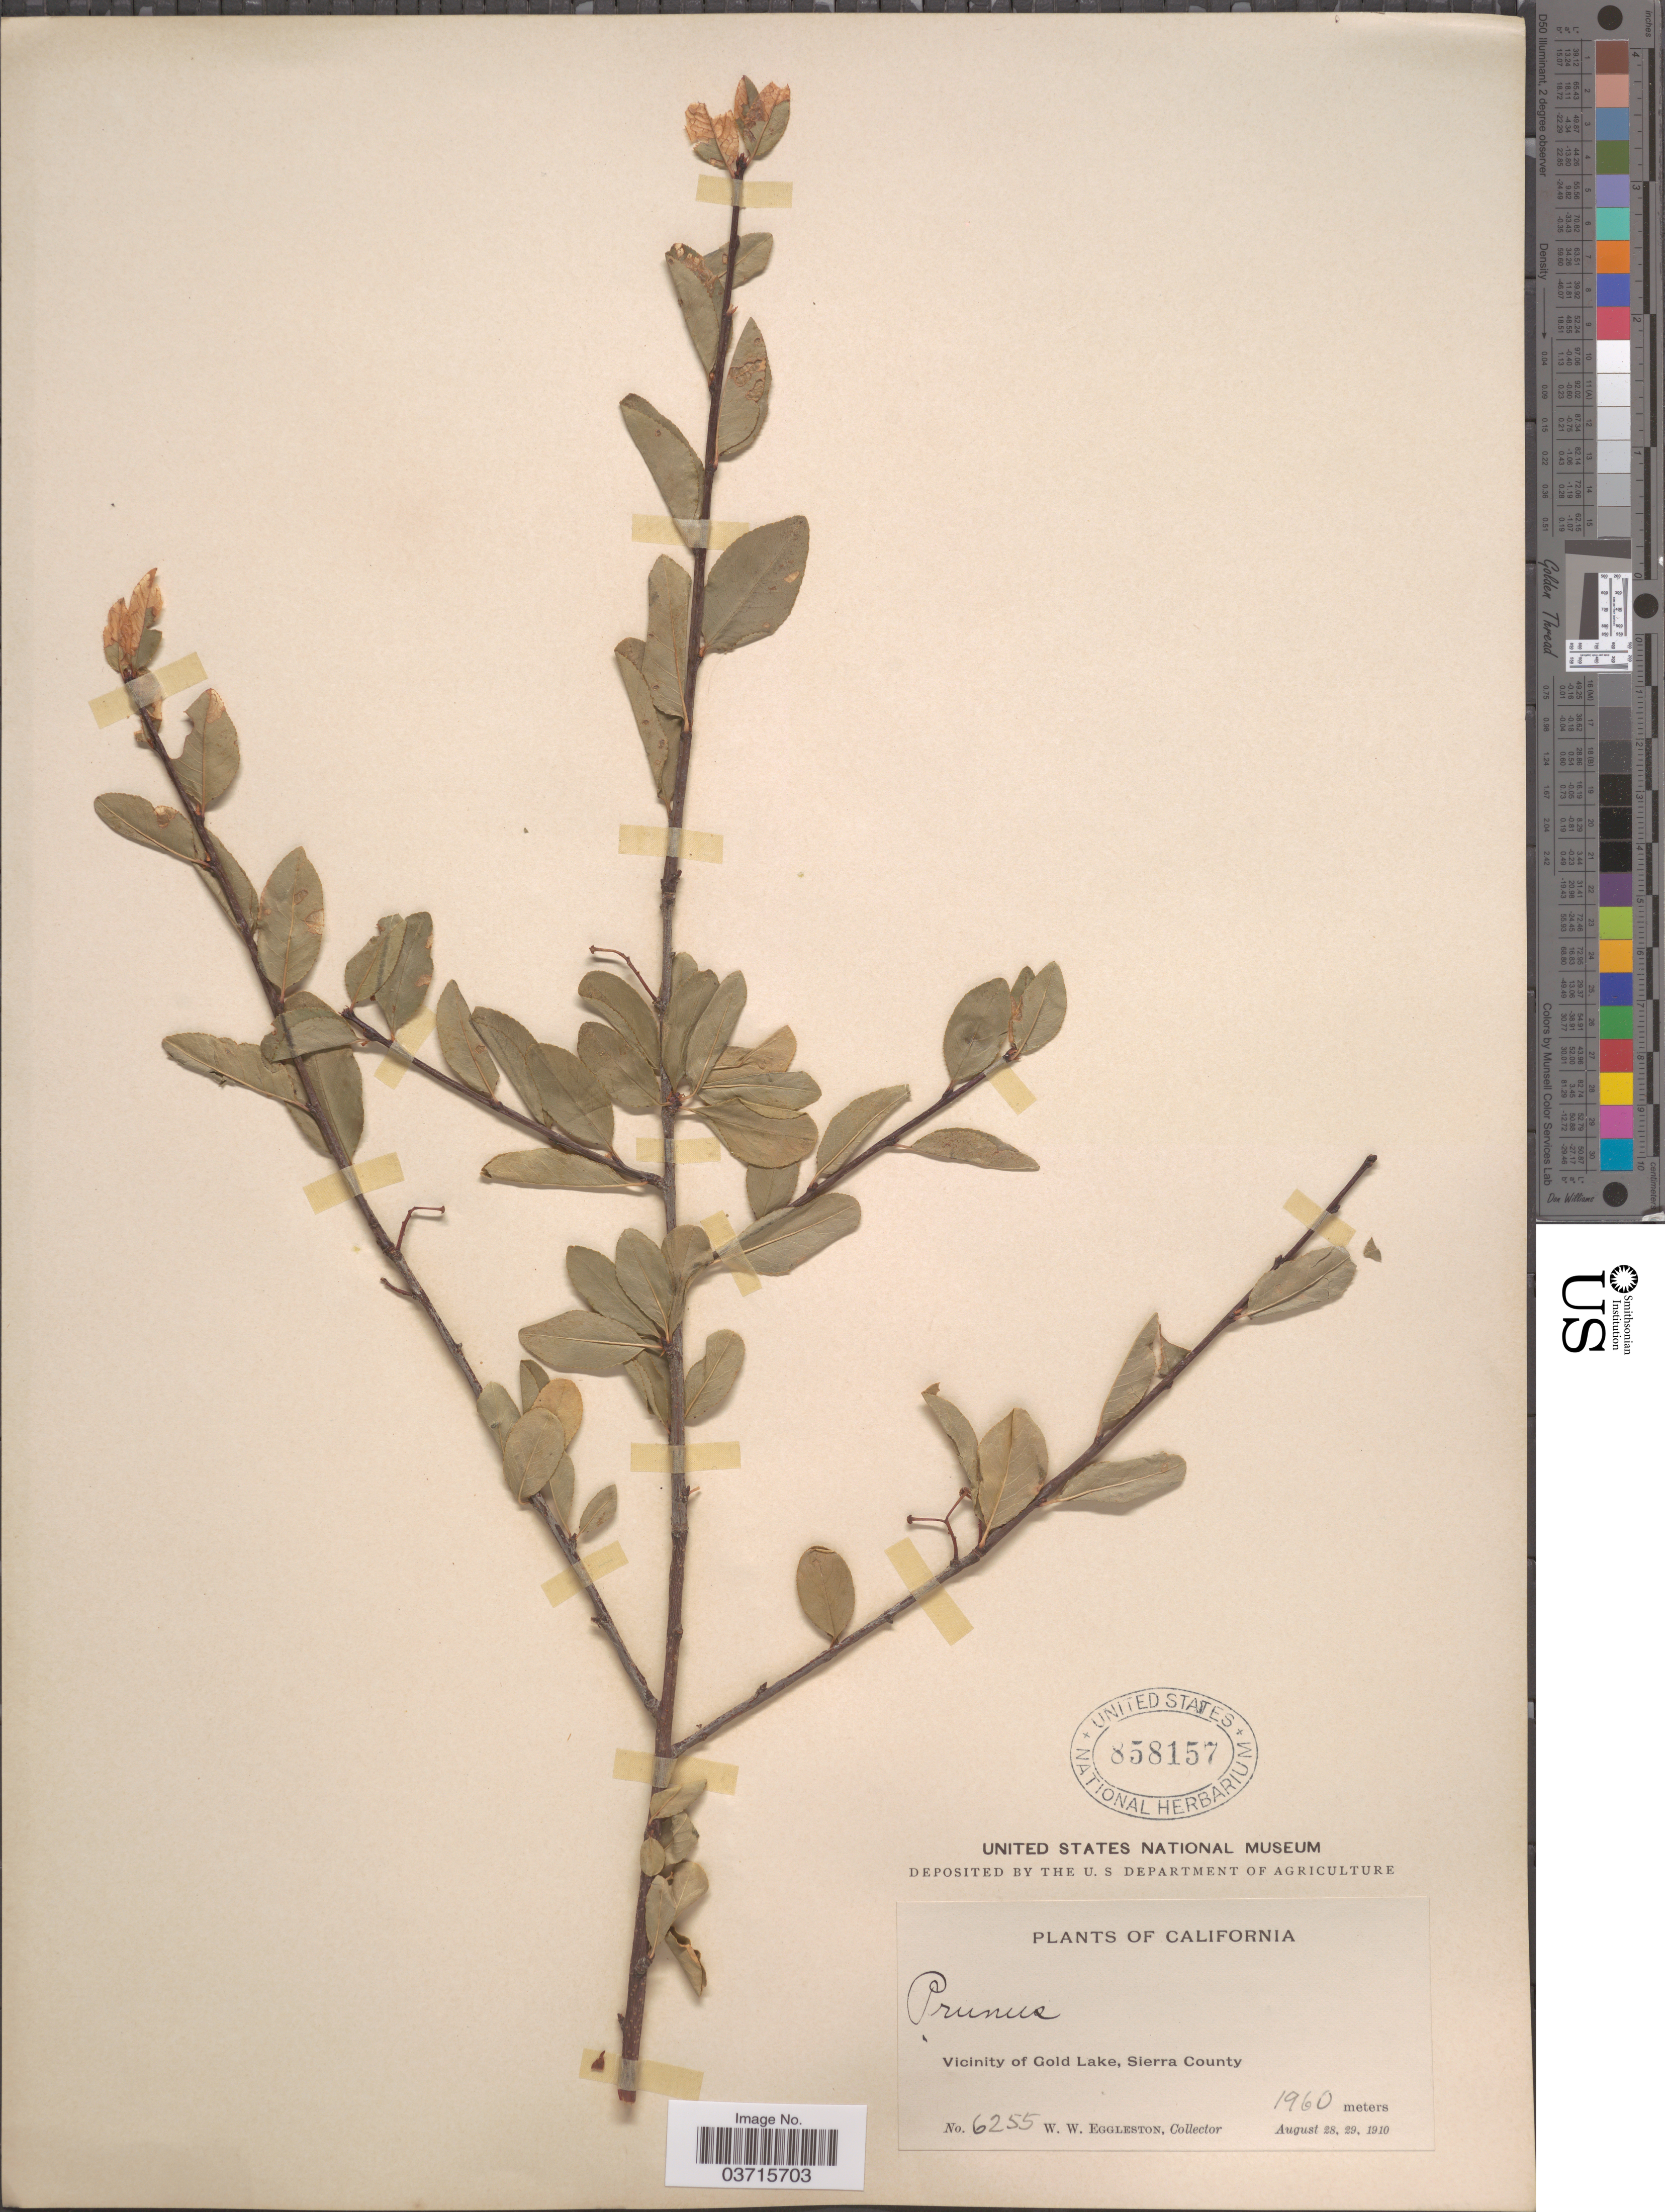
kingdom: Plantae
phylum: Tracheophyta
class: Magnoliopsida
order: Rosales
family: Rosaceae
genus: Prunus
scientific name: Prunus emarginata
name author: (Douglas ex Hook.) Eaton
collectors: W. W. Eggleston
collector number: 6255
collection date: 1910-08-28/1910-08-29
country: United States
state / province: California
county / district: Sierra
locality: Vicinity of Gold Lake, Sierra County.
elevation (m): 1960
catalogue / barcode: US 858157